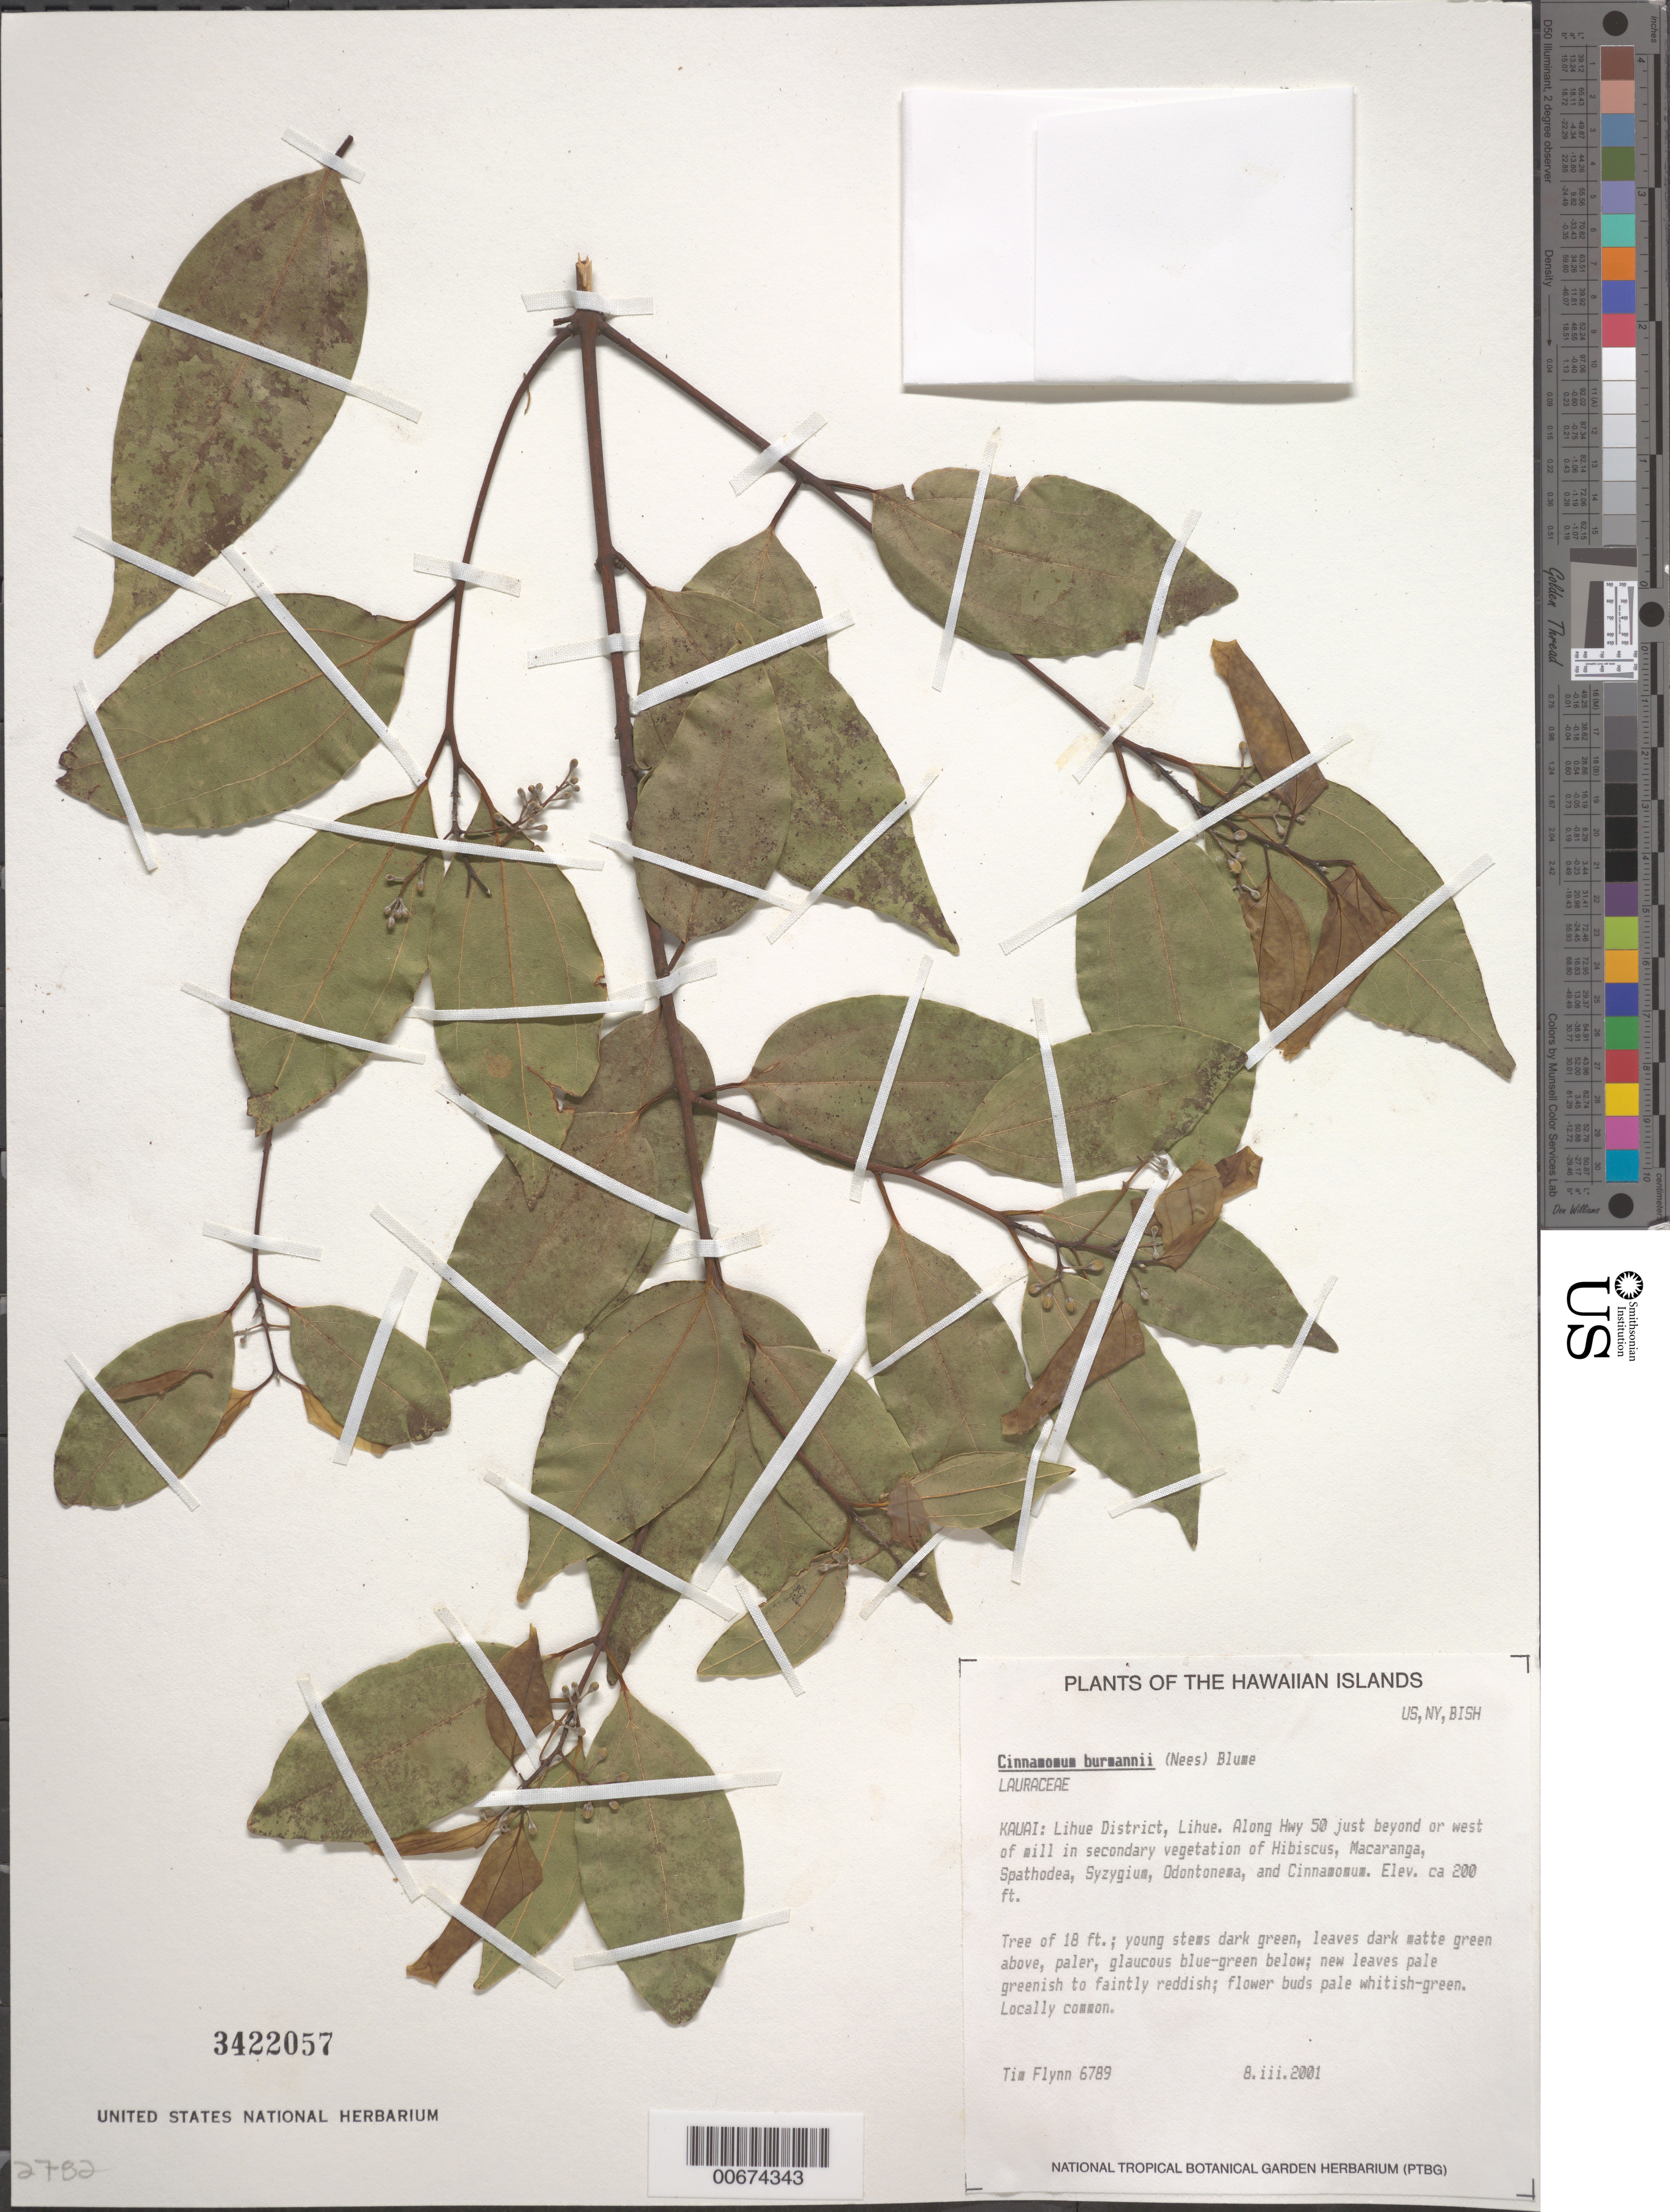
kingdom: Plantae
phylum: Tracheophyta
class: Magnoliopsida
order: Laurales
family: Lauraceae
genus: Cinnamomum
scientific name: Cinnamomum burmannii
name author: (Nees & T. Nees) Blume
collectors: T. W. Flynn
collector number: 6789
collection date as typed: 8 Mar 2001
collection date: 2001-03-08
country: United States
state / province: Hawaii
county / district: Kauai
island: Kaua'i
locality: Lihue District, Lihue, along Hwy 50 just beyond or west of mill.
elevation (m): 60.9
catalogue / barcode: US 3422057